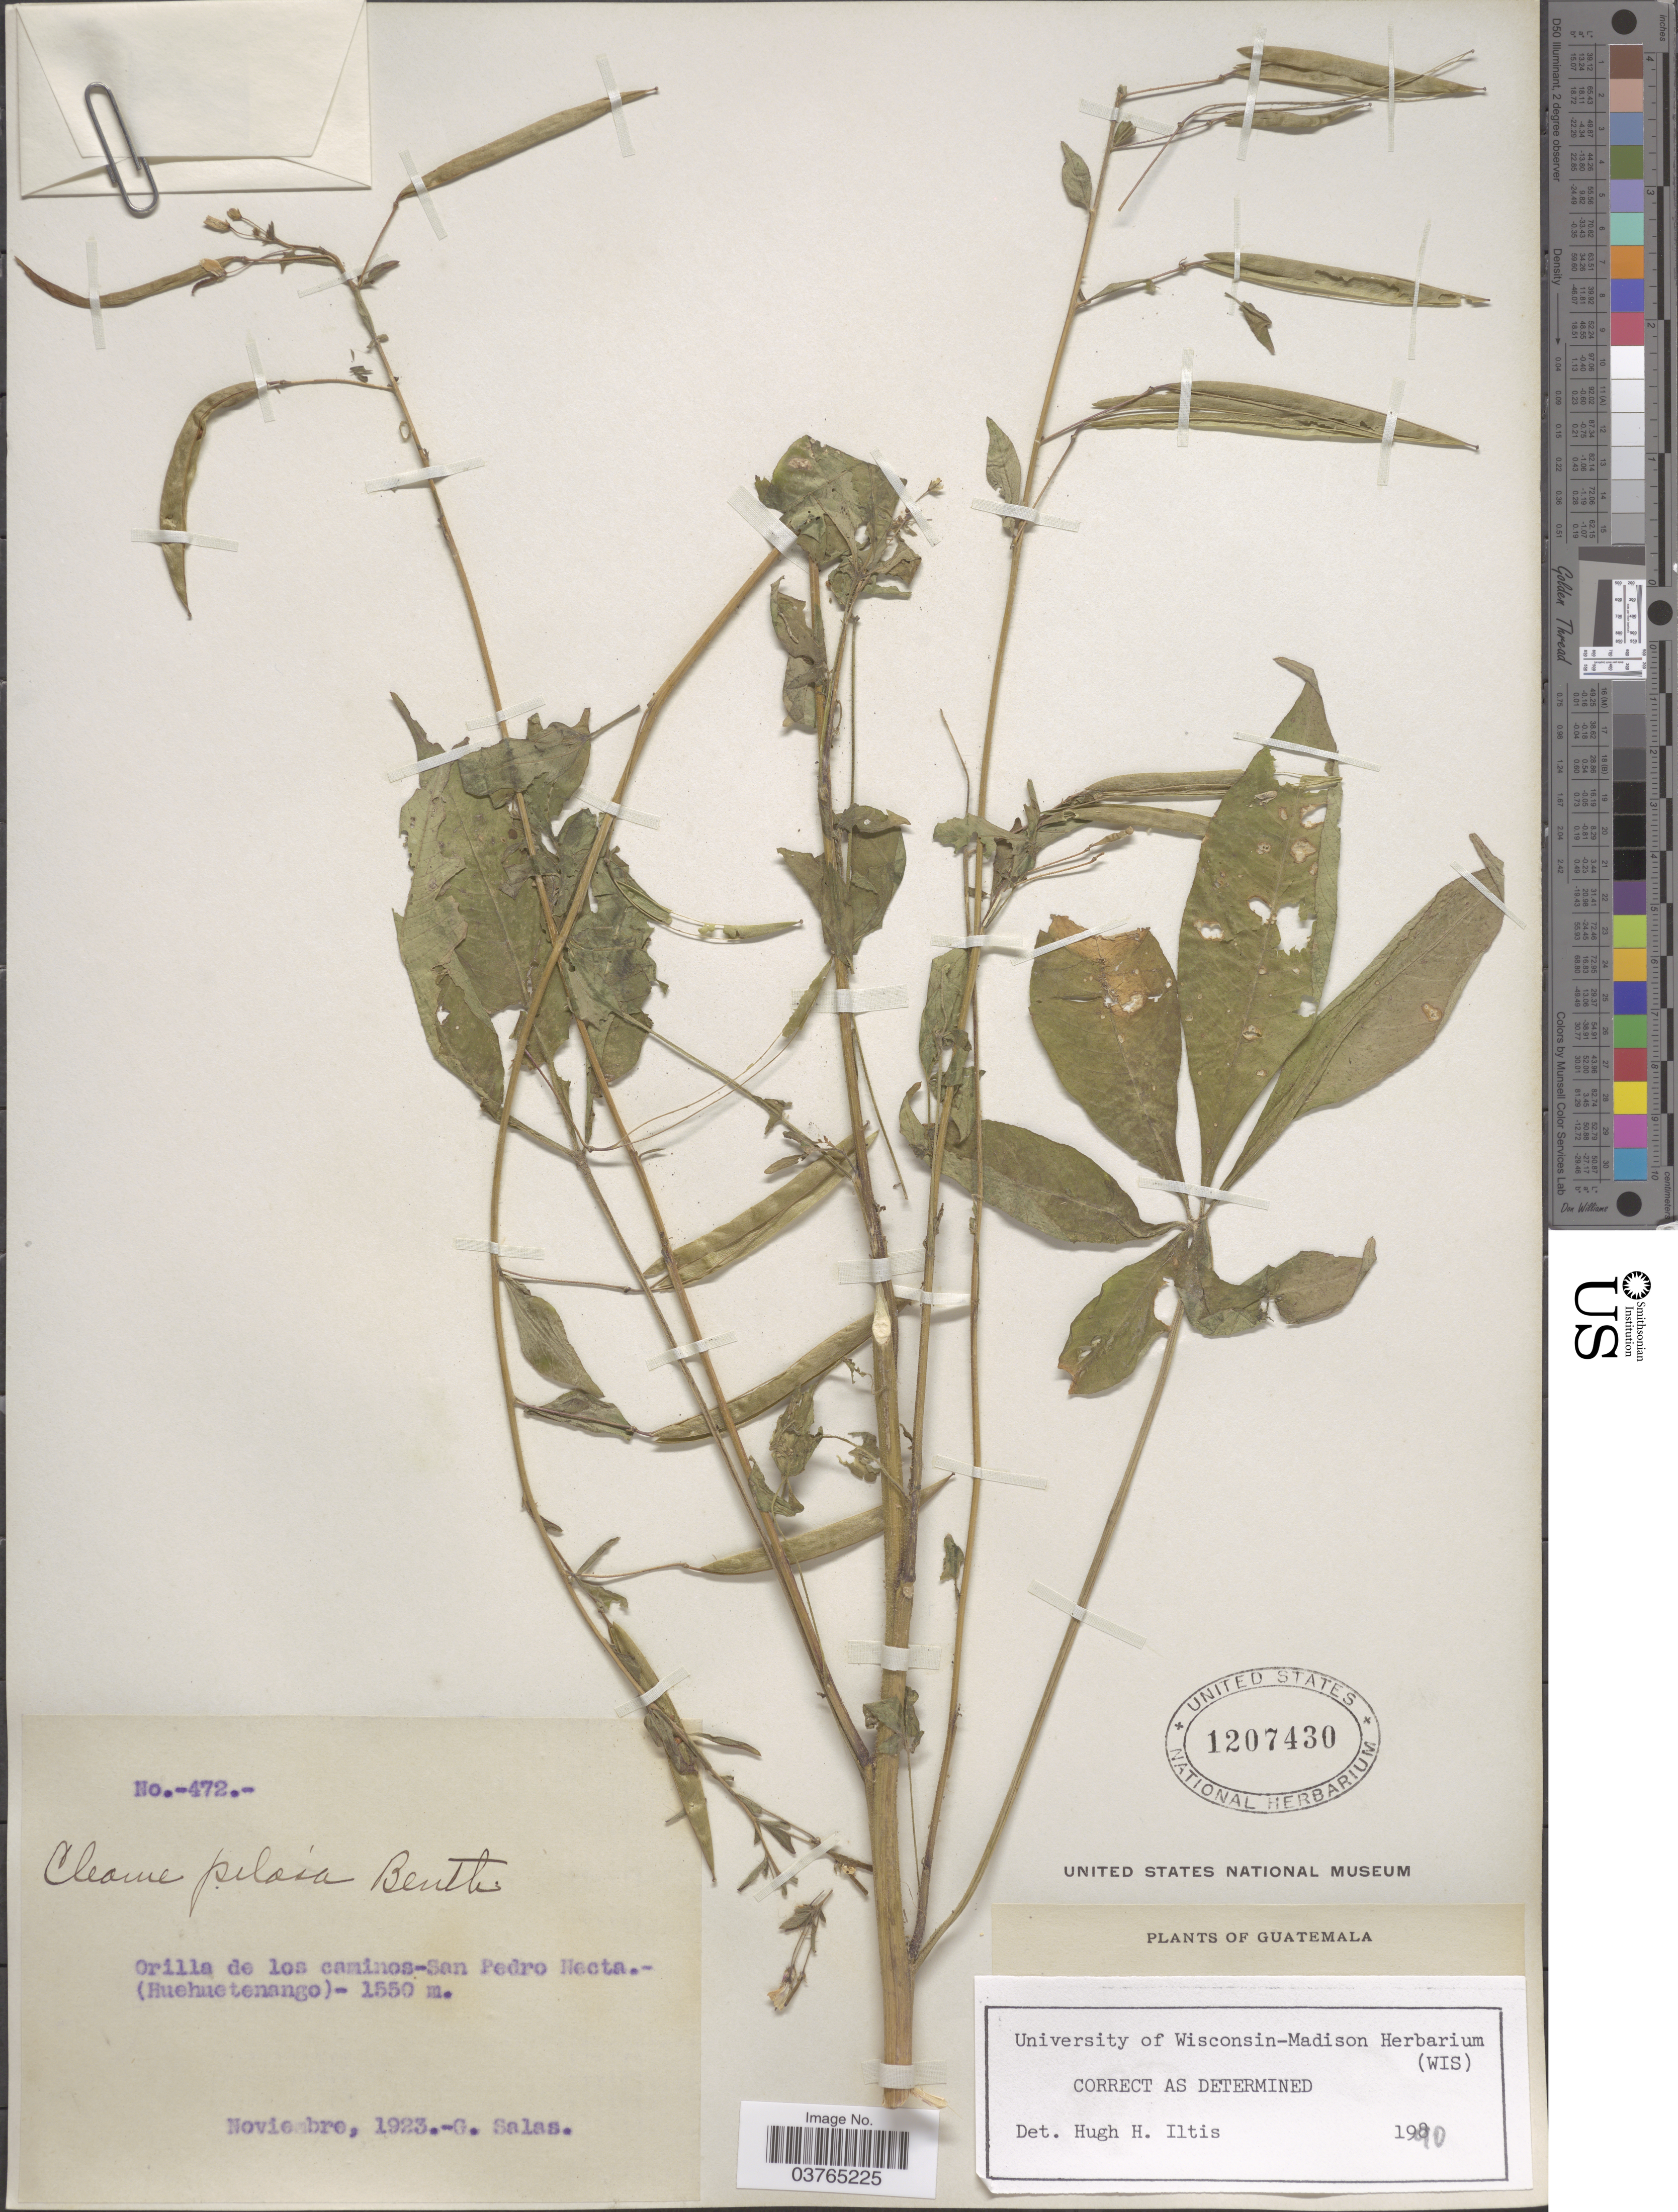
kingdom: Plantae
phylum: Tracheophyta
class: Magnoliopsida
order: Brassicales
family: Cleomaceae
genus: Cochranella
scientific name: Cochranella pilosa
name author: (Benth.) E.M. McGinty & Roalson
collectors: G. Salas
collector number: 472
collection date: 1923-11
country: Guatemala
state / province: Huehuetenango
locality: Orilla de los caminos-San Pedro Hecta.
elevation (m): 1550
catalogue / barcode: US 1207430